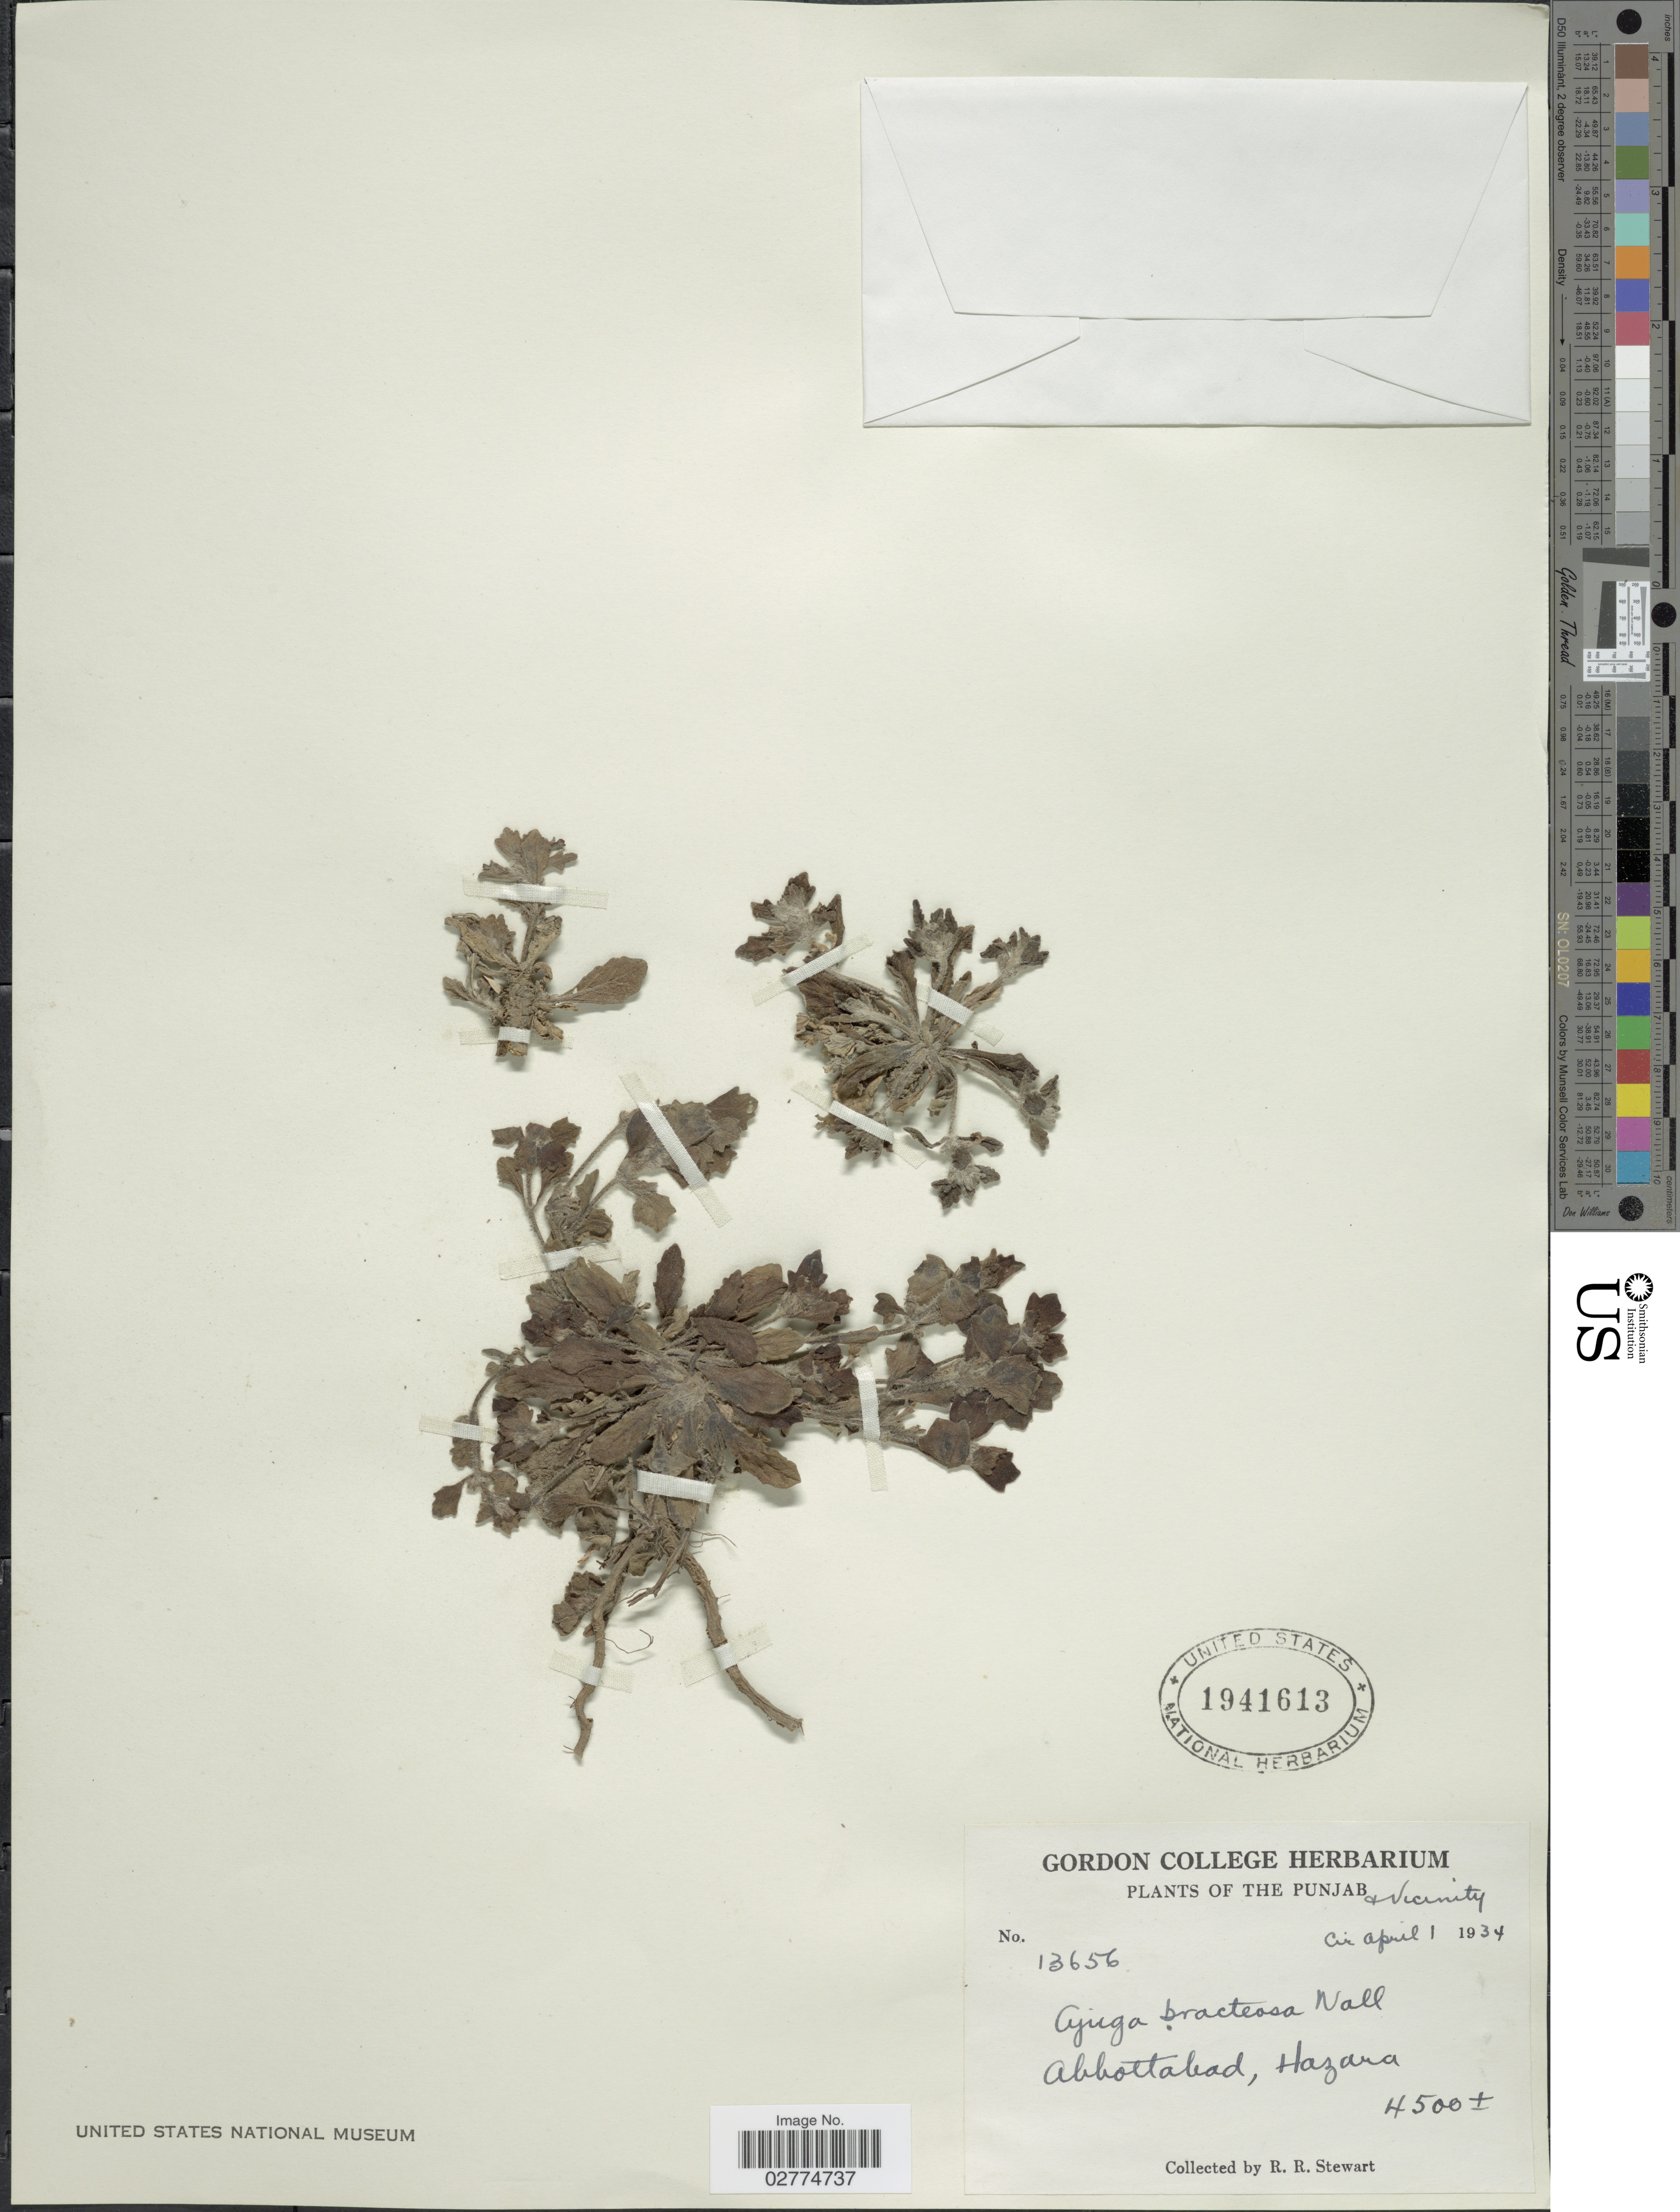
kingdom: Plantae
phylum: Tracheophyta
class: Magnoliopsida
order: Lamiales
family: Lamiaceae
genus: Ajuga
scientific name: Ajuga bracteosa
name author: Wall. ex Benth.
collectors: R. R. Stewart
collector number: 13656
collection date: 1934-04-01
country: Pakistan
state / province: Khyber Pakhtunkhwa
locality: Punjab & Vicinity. Abbottabad, Hazara.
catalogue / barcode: US 1941613